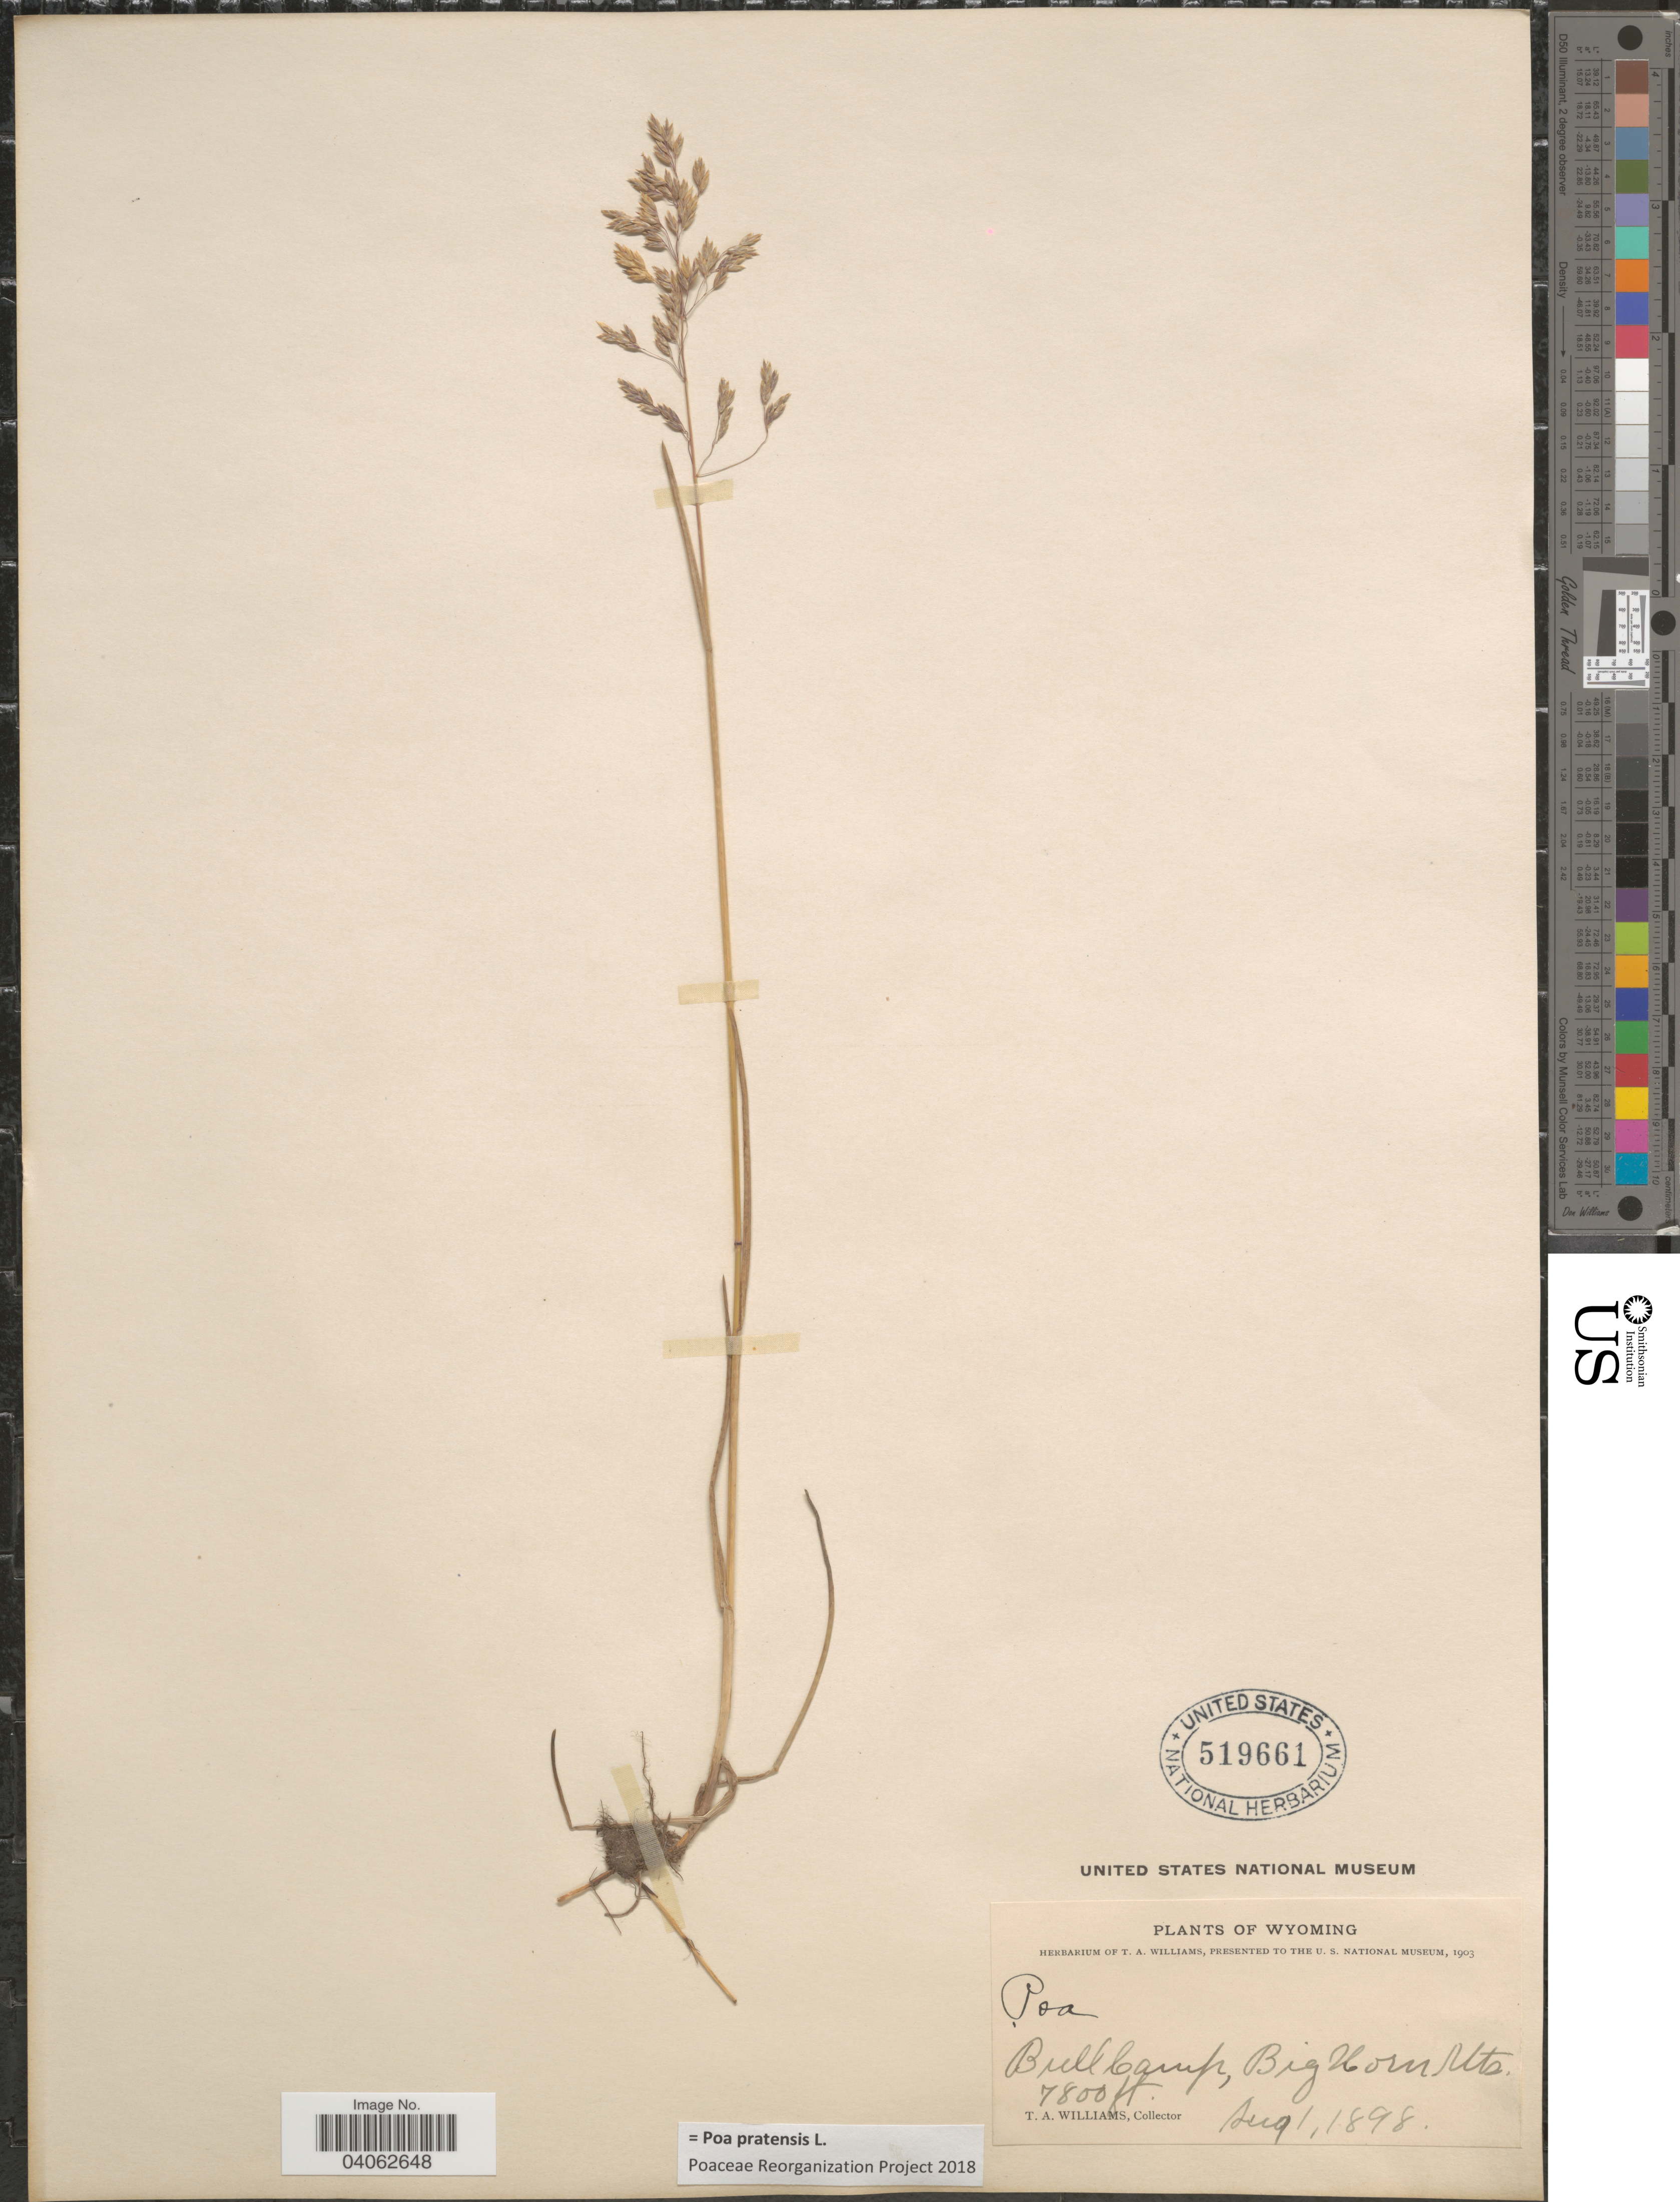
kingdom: Plantae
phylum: Tracheophyta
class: Liliopsida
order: Poales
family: Poaceae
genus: Poa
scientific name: Poa pratensis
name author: L.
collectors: T. Williams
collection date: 1898-08-01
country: United States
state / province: Wyoming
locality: Bull Camp, Big Horn Mts.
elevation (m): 2377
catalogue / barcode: US 519661